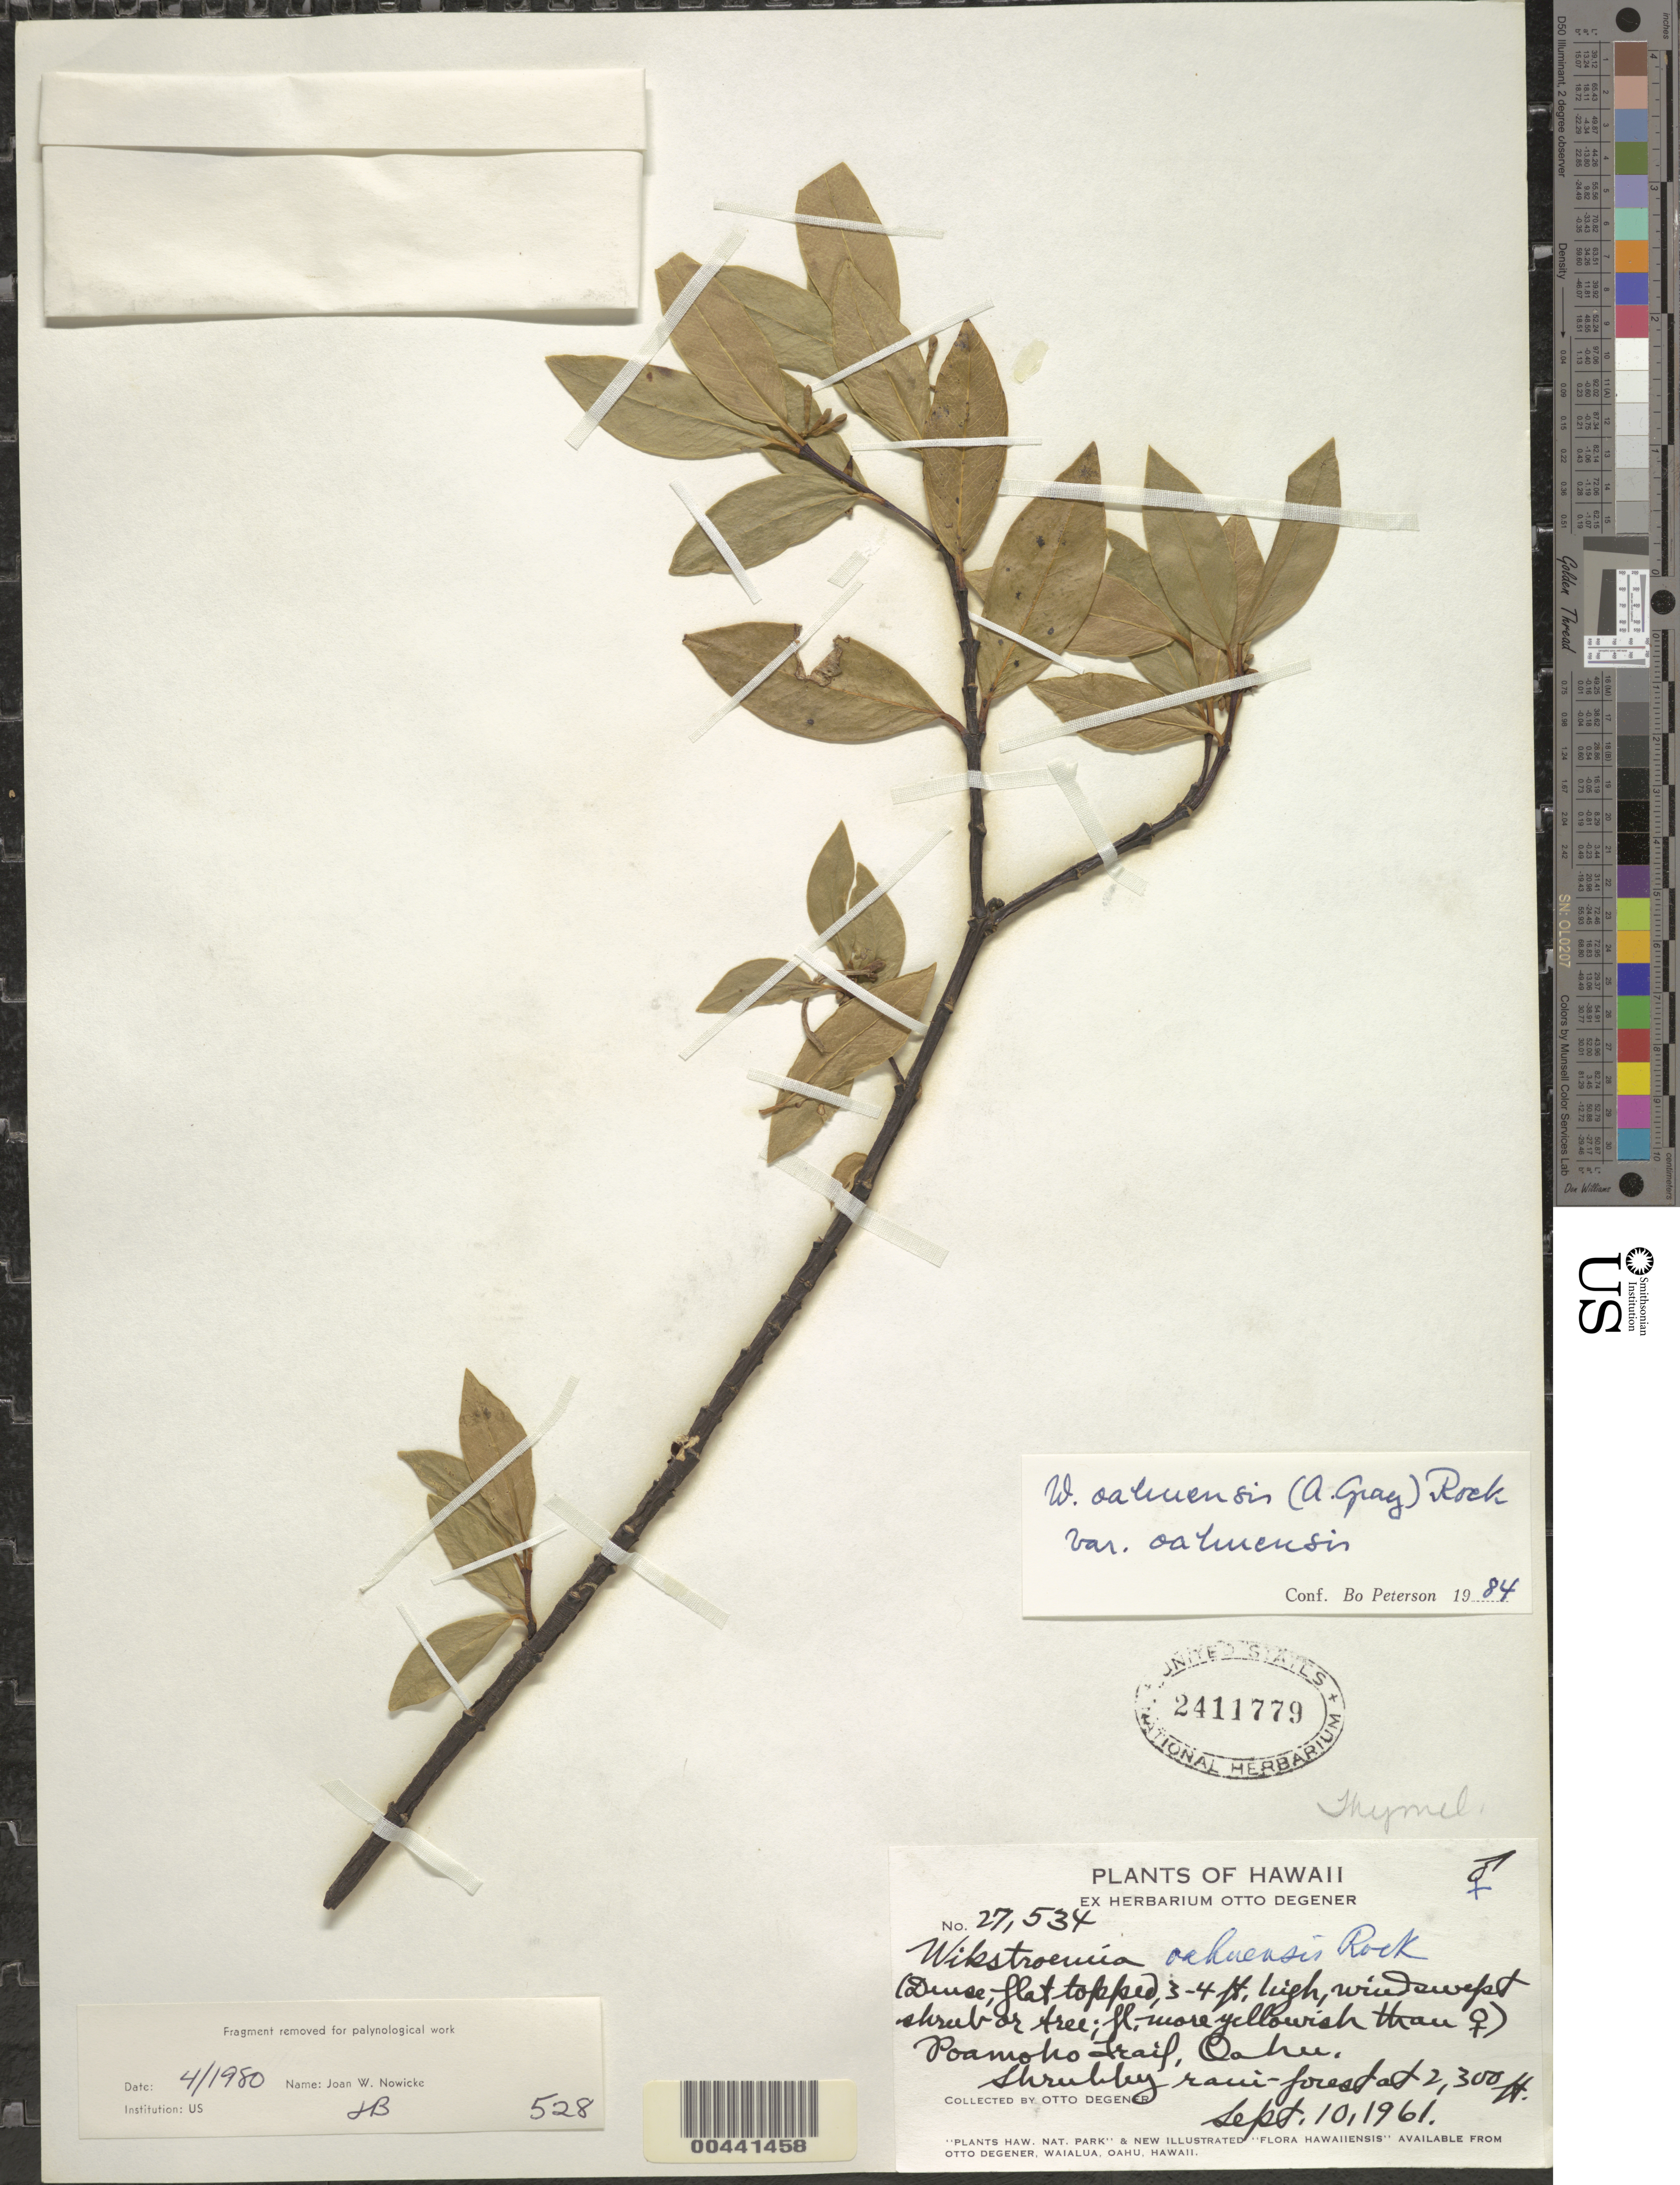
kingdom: Plantae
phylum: Tracheophyta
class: Magnoliopsida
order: Malvales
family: Thymelaeaceae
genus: Wikstroemia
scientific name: Wikstroemia oahuensis var. oahuensis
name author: (A. Gray) Rock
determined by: Peterson, B.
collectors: O. Degener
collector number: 27534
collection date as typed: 10 Sep 1961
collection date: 1961-09-10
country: United States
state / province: Hawaii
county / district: Honolulu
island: Oahu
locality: Poamoho Trail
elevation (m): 701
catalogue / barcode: US 2411779